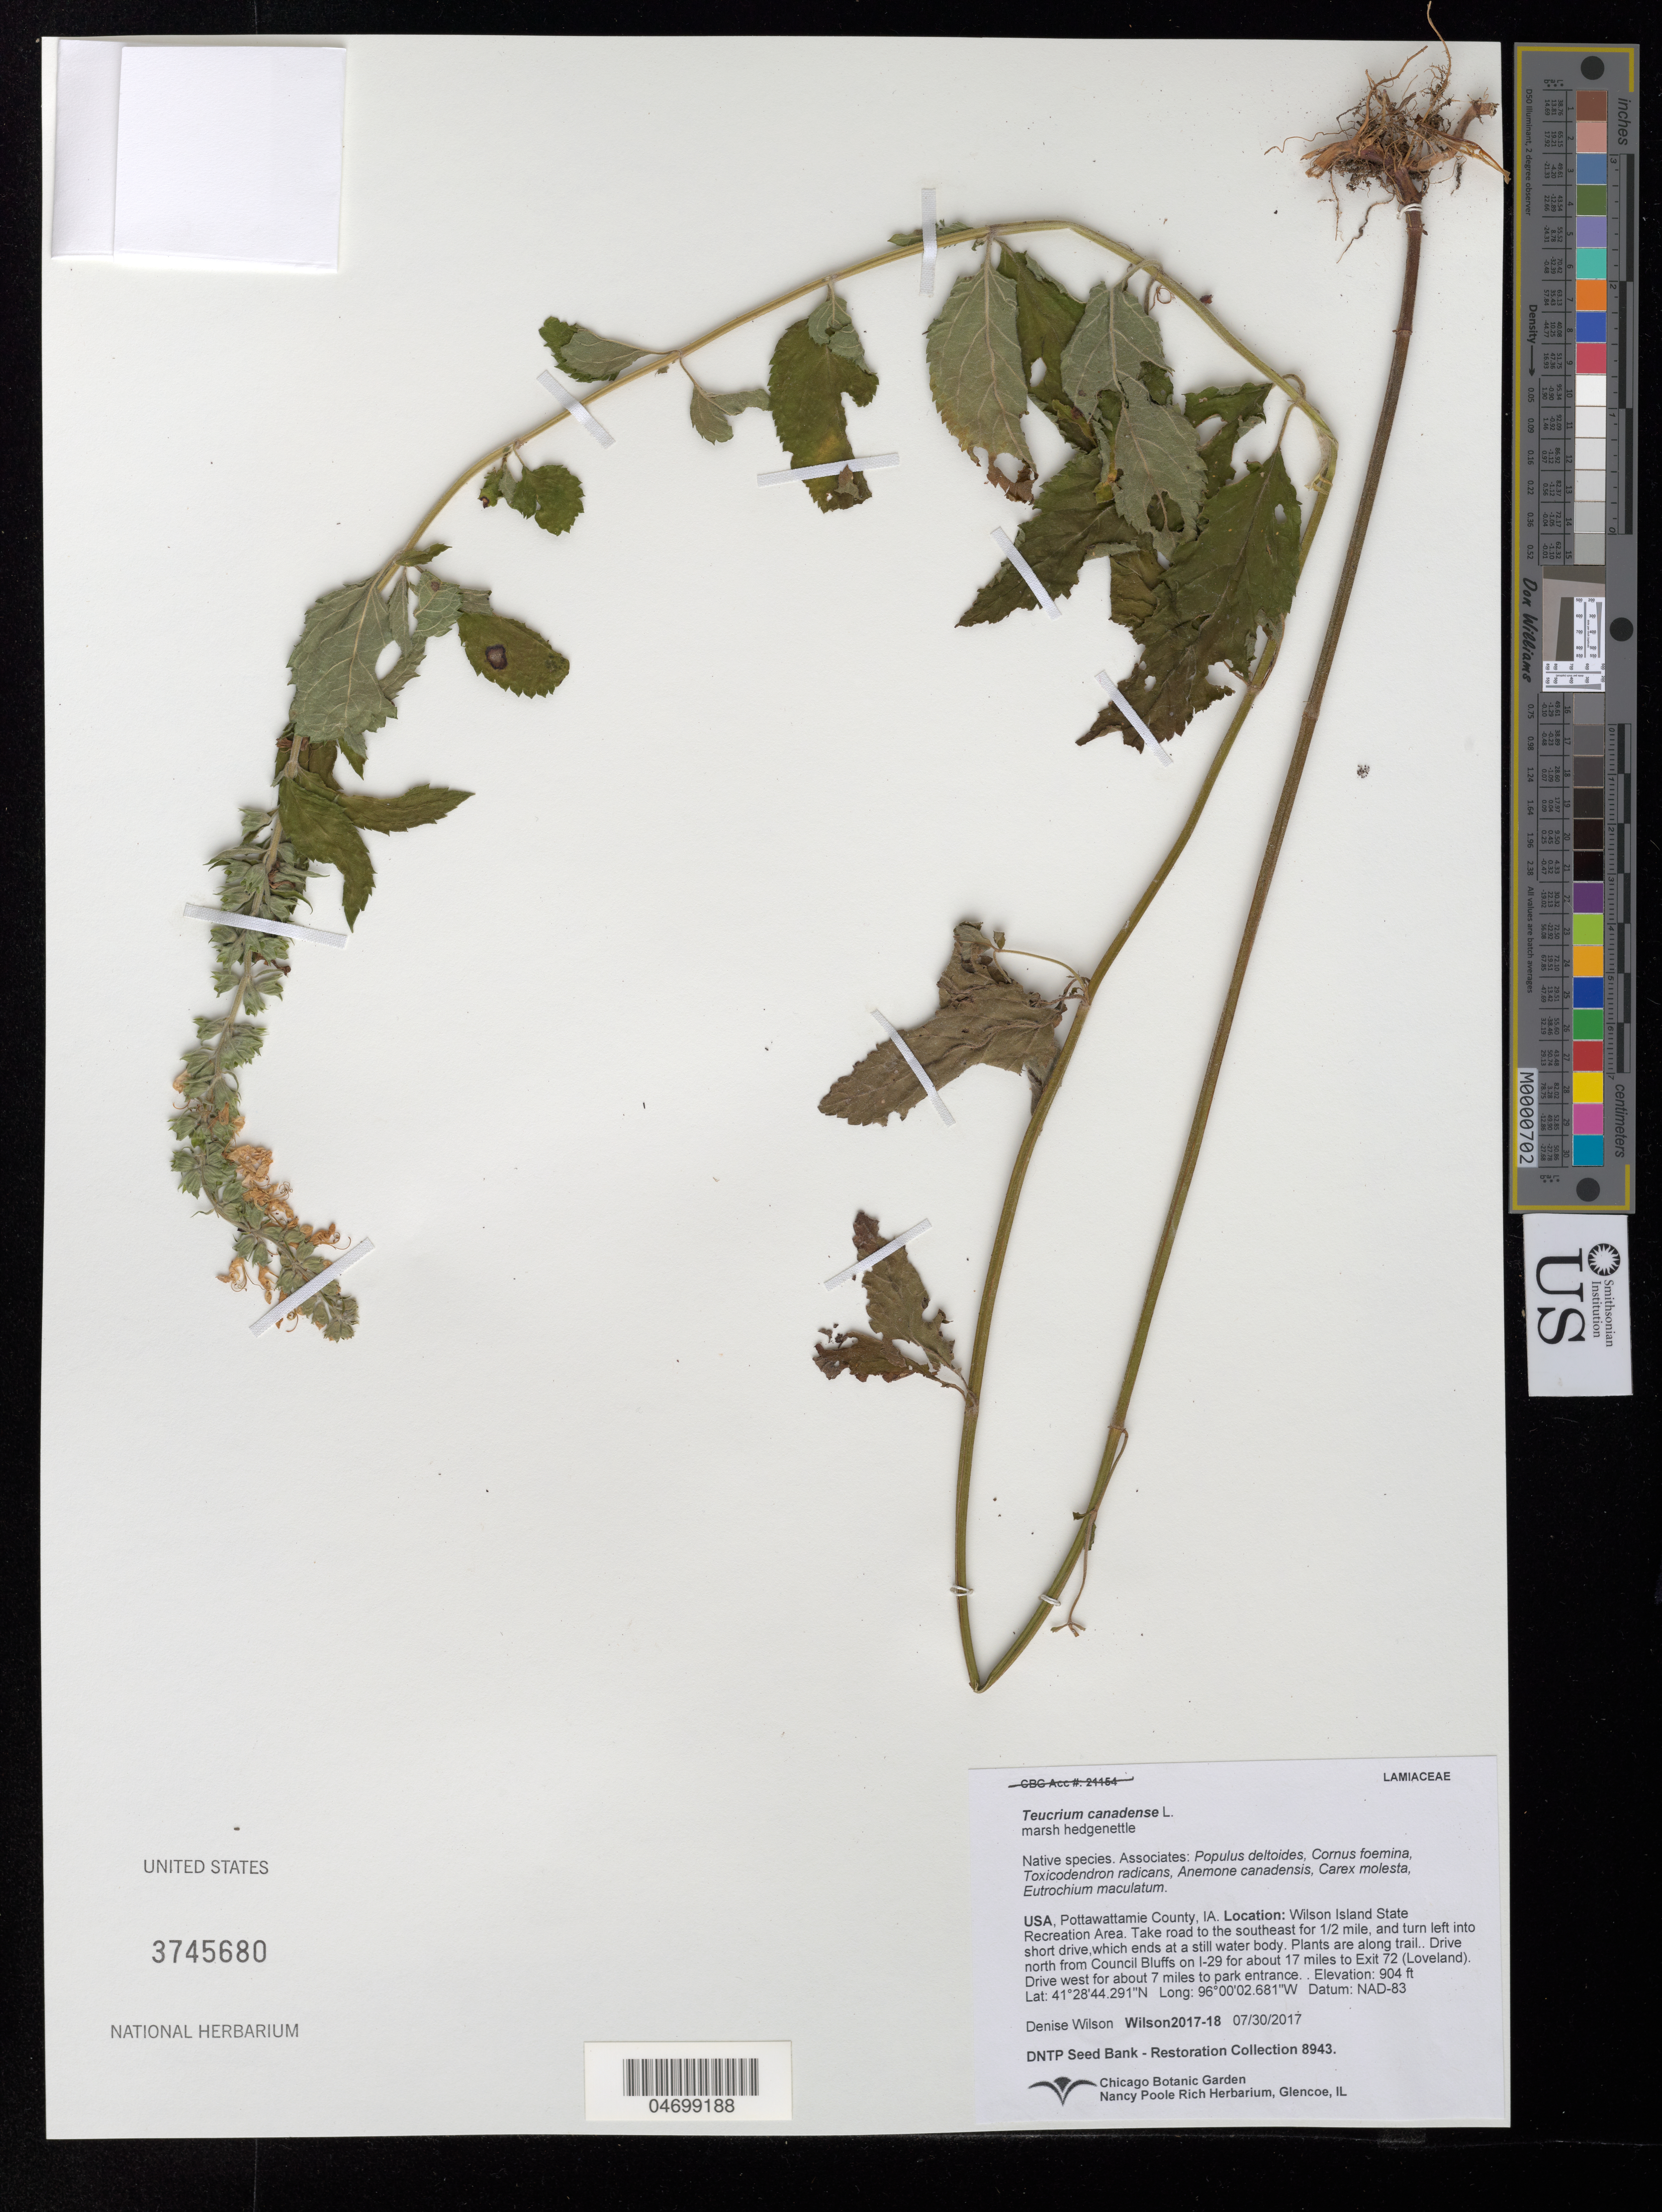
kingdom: Plantae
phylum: Tracheophyta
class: Magnoliopsida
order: Lamiales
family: Lamiaceae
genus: Teucrium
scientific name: Teucrium canadense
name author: L.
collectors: D. Wilson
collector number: Wilson2017-18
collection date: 2017-07-30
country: United States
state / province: Iowa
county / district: Pottawottamie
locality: Wilson Island State Recreation Area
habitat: With Populus dedelloides, Cornus foemina, Carex molesta, etc.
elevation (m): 276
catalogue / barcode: US 3745680